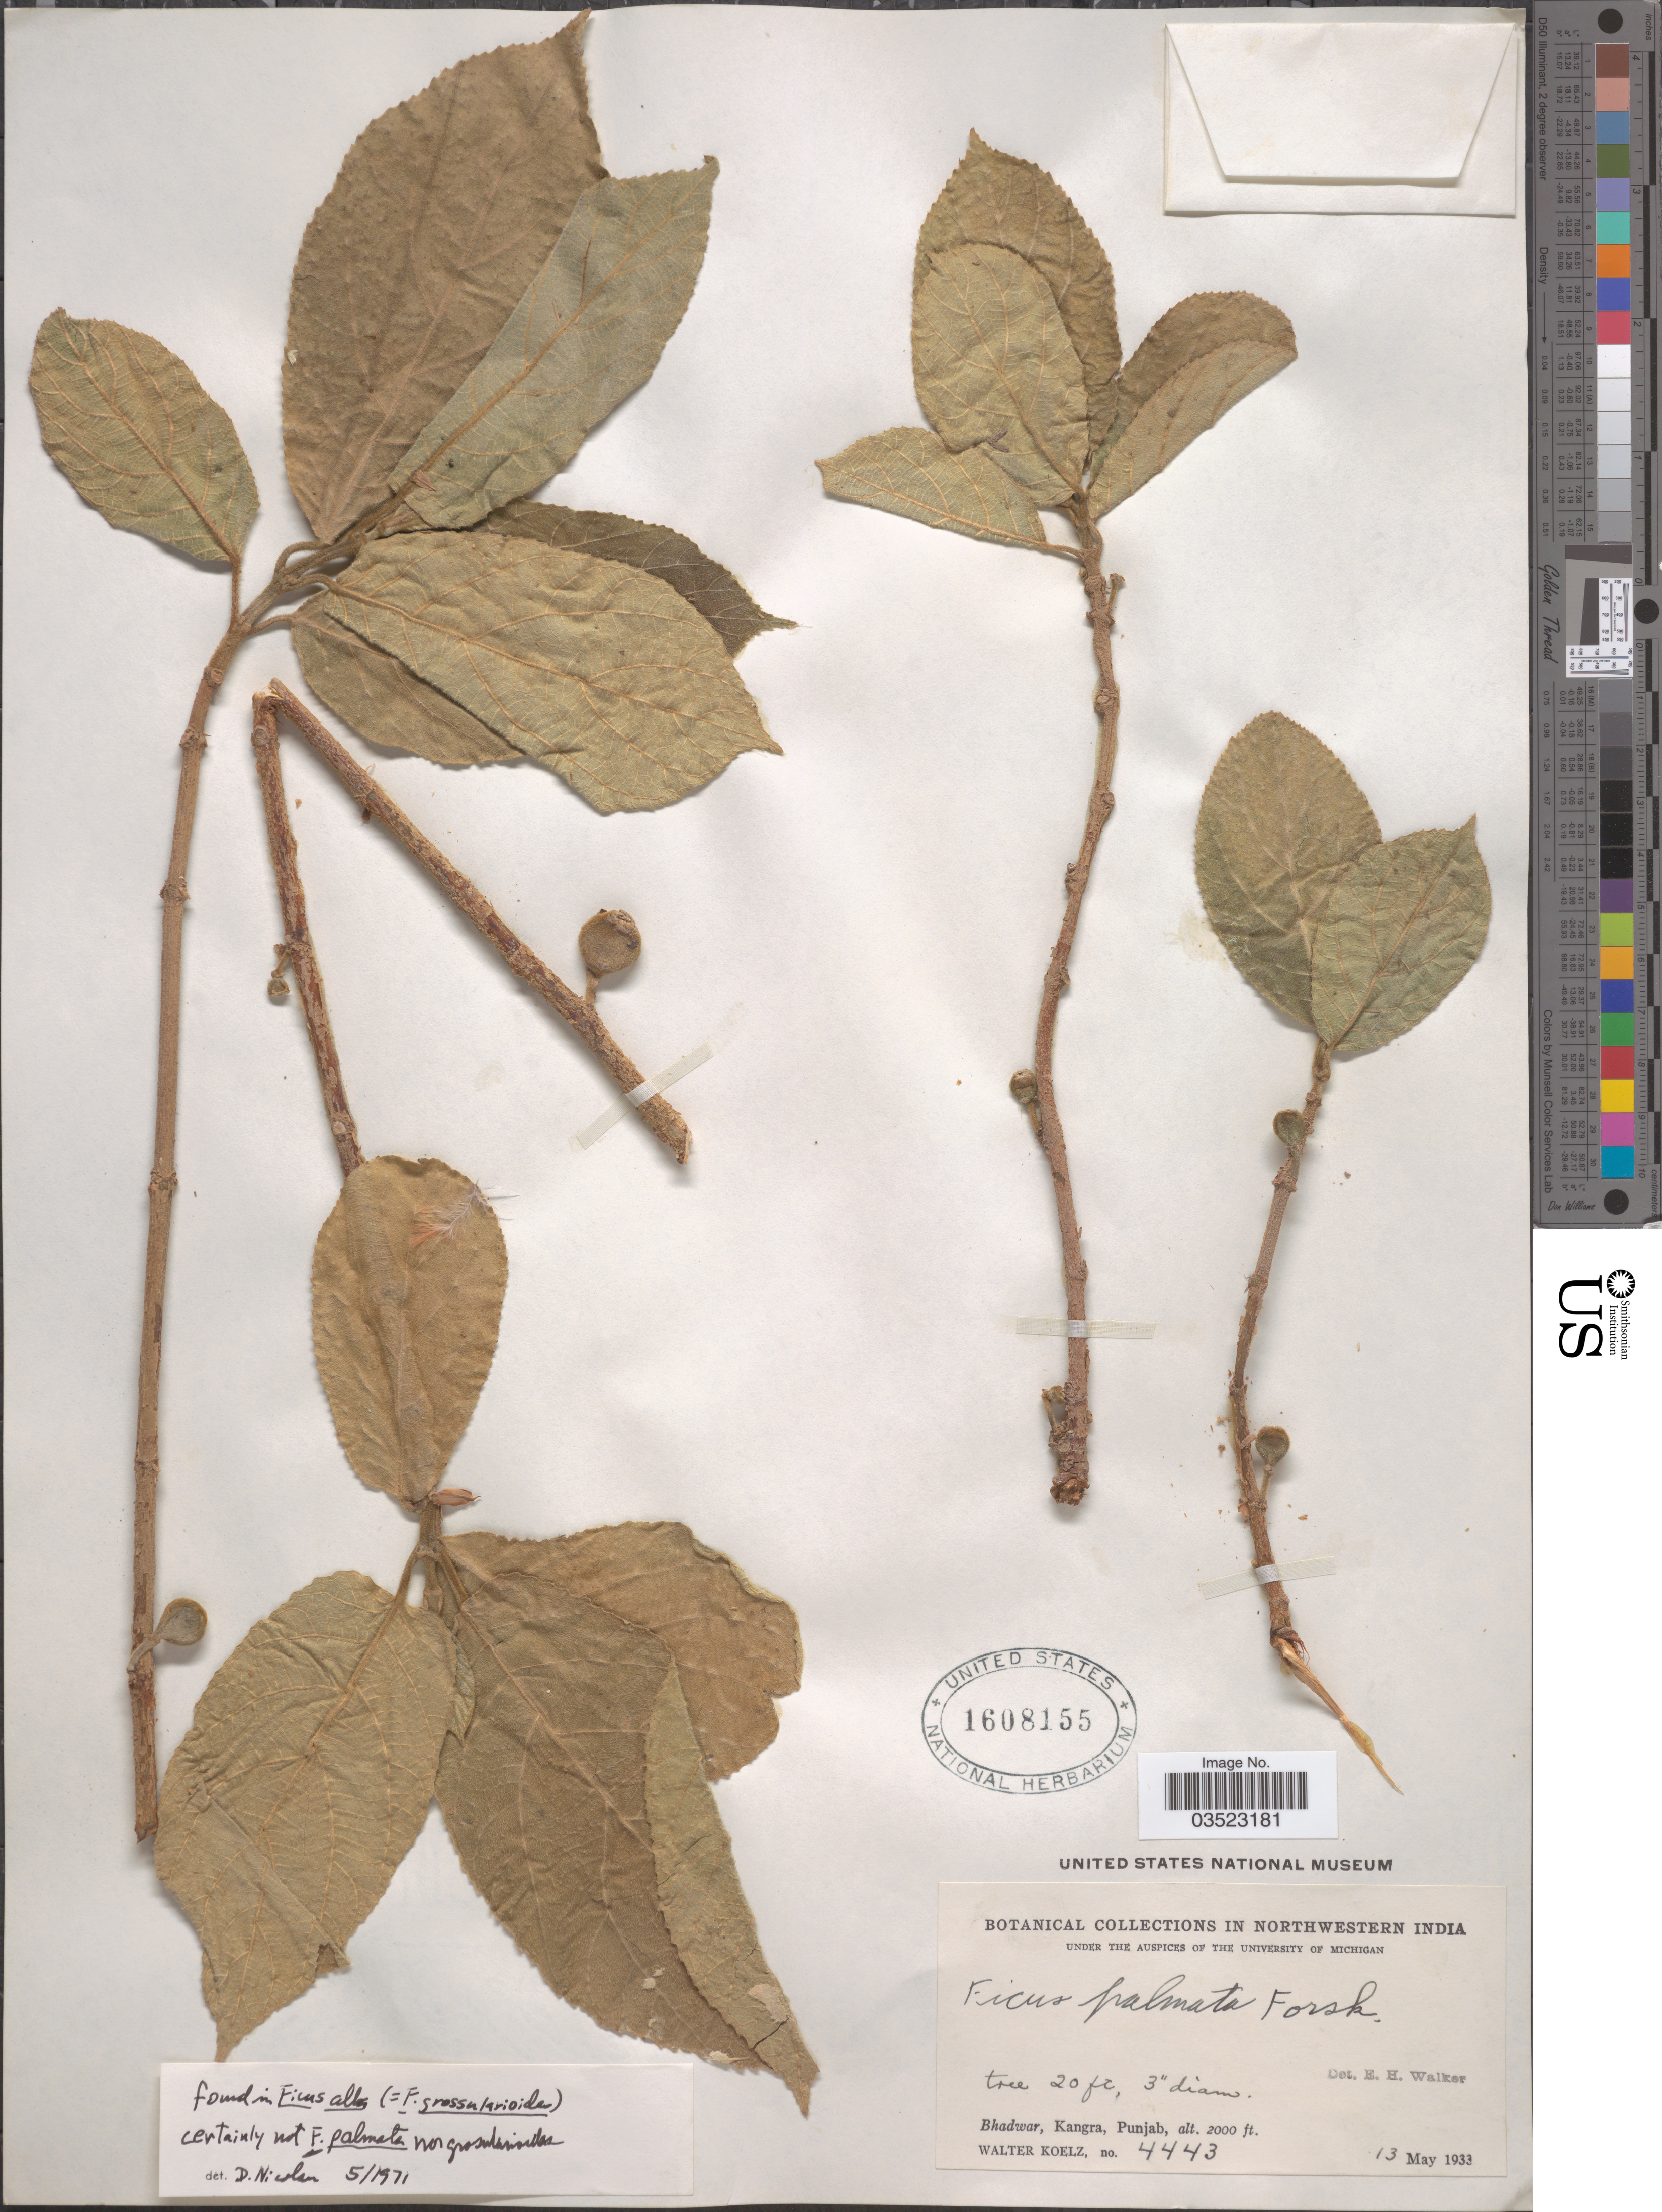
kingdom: Plantae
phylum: Tracheophyta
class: Magnoliopsida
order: Rosales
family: Moraceae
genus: Ficus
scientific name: Ficus sp.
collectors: W. N. Koelz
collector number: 4443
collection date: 1933-05-13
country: India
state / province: Punjab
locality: Northwestern India. Bhadwar, Kangra, Punjab.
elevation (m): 610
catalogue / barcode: US 1608155